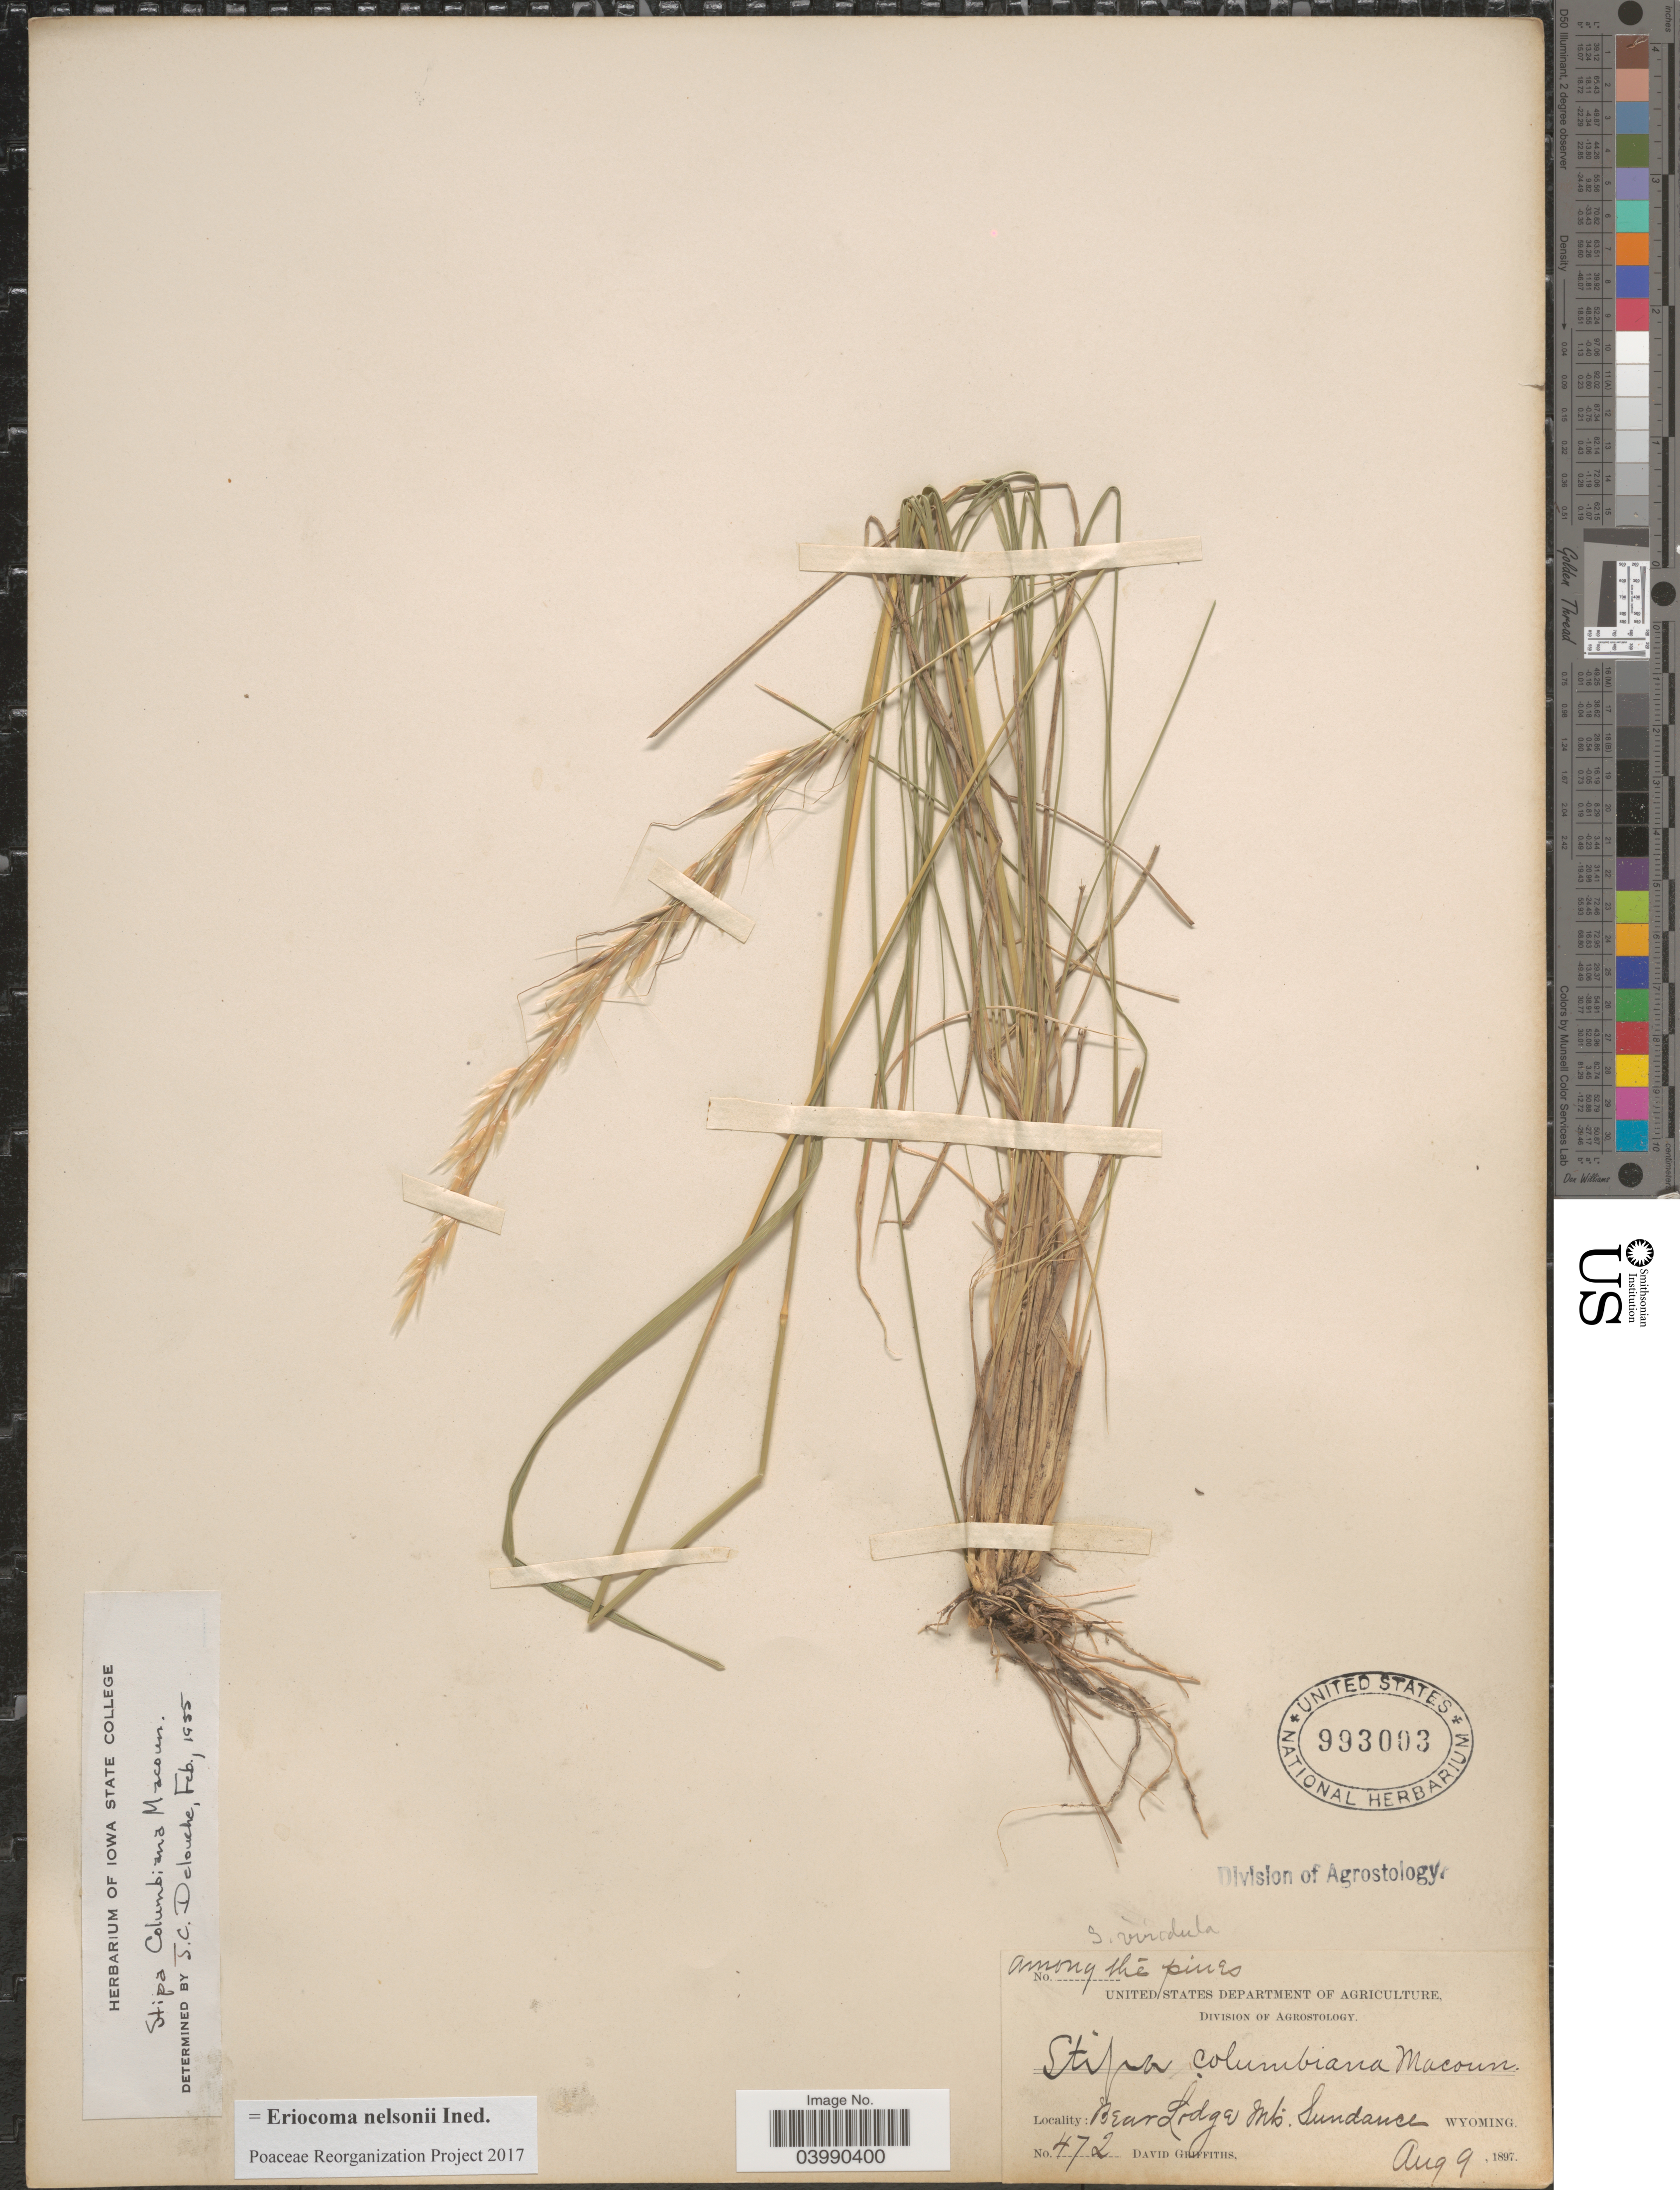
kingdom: Plantae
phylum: Tracheophyta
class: Liliopsida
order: Poales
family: Poaceae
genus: Eriocoma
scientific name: Eriocoma nelsonii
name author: (Scribn.) Romasch.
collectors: D. Griffiths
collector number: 472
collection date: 1897-08-09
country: United States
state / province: Wyoming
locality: Bear Lodge Mts. Sundance. Among the pines.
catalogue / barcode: US 993003